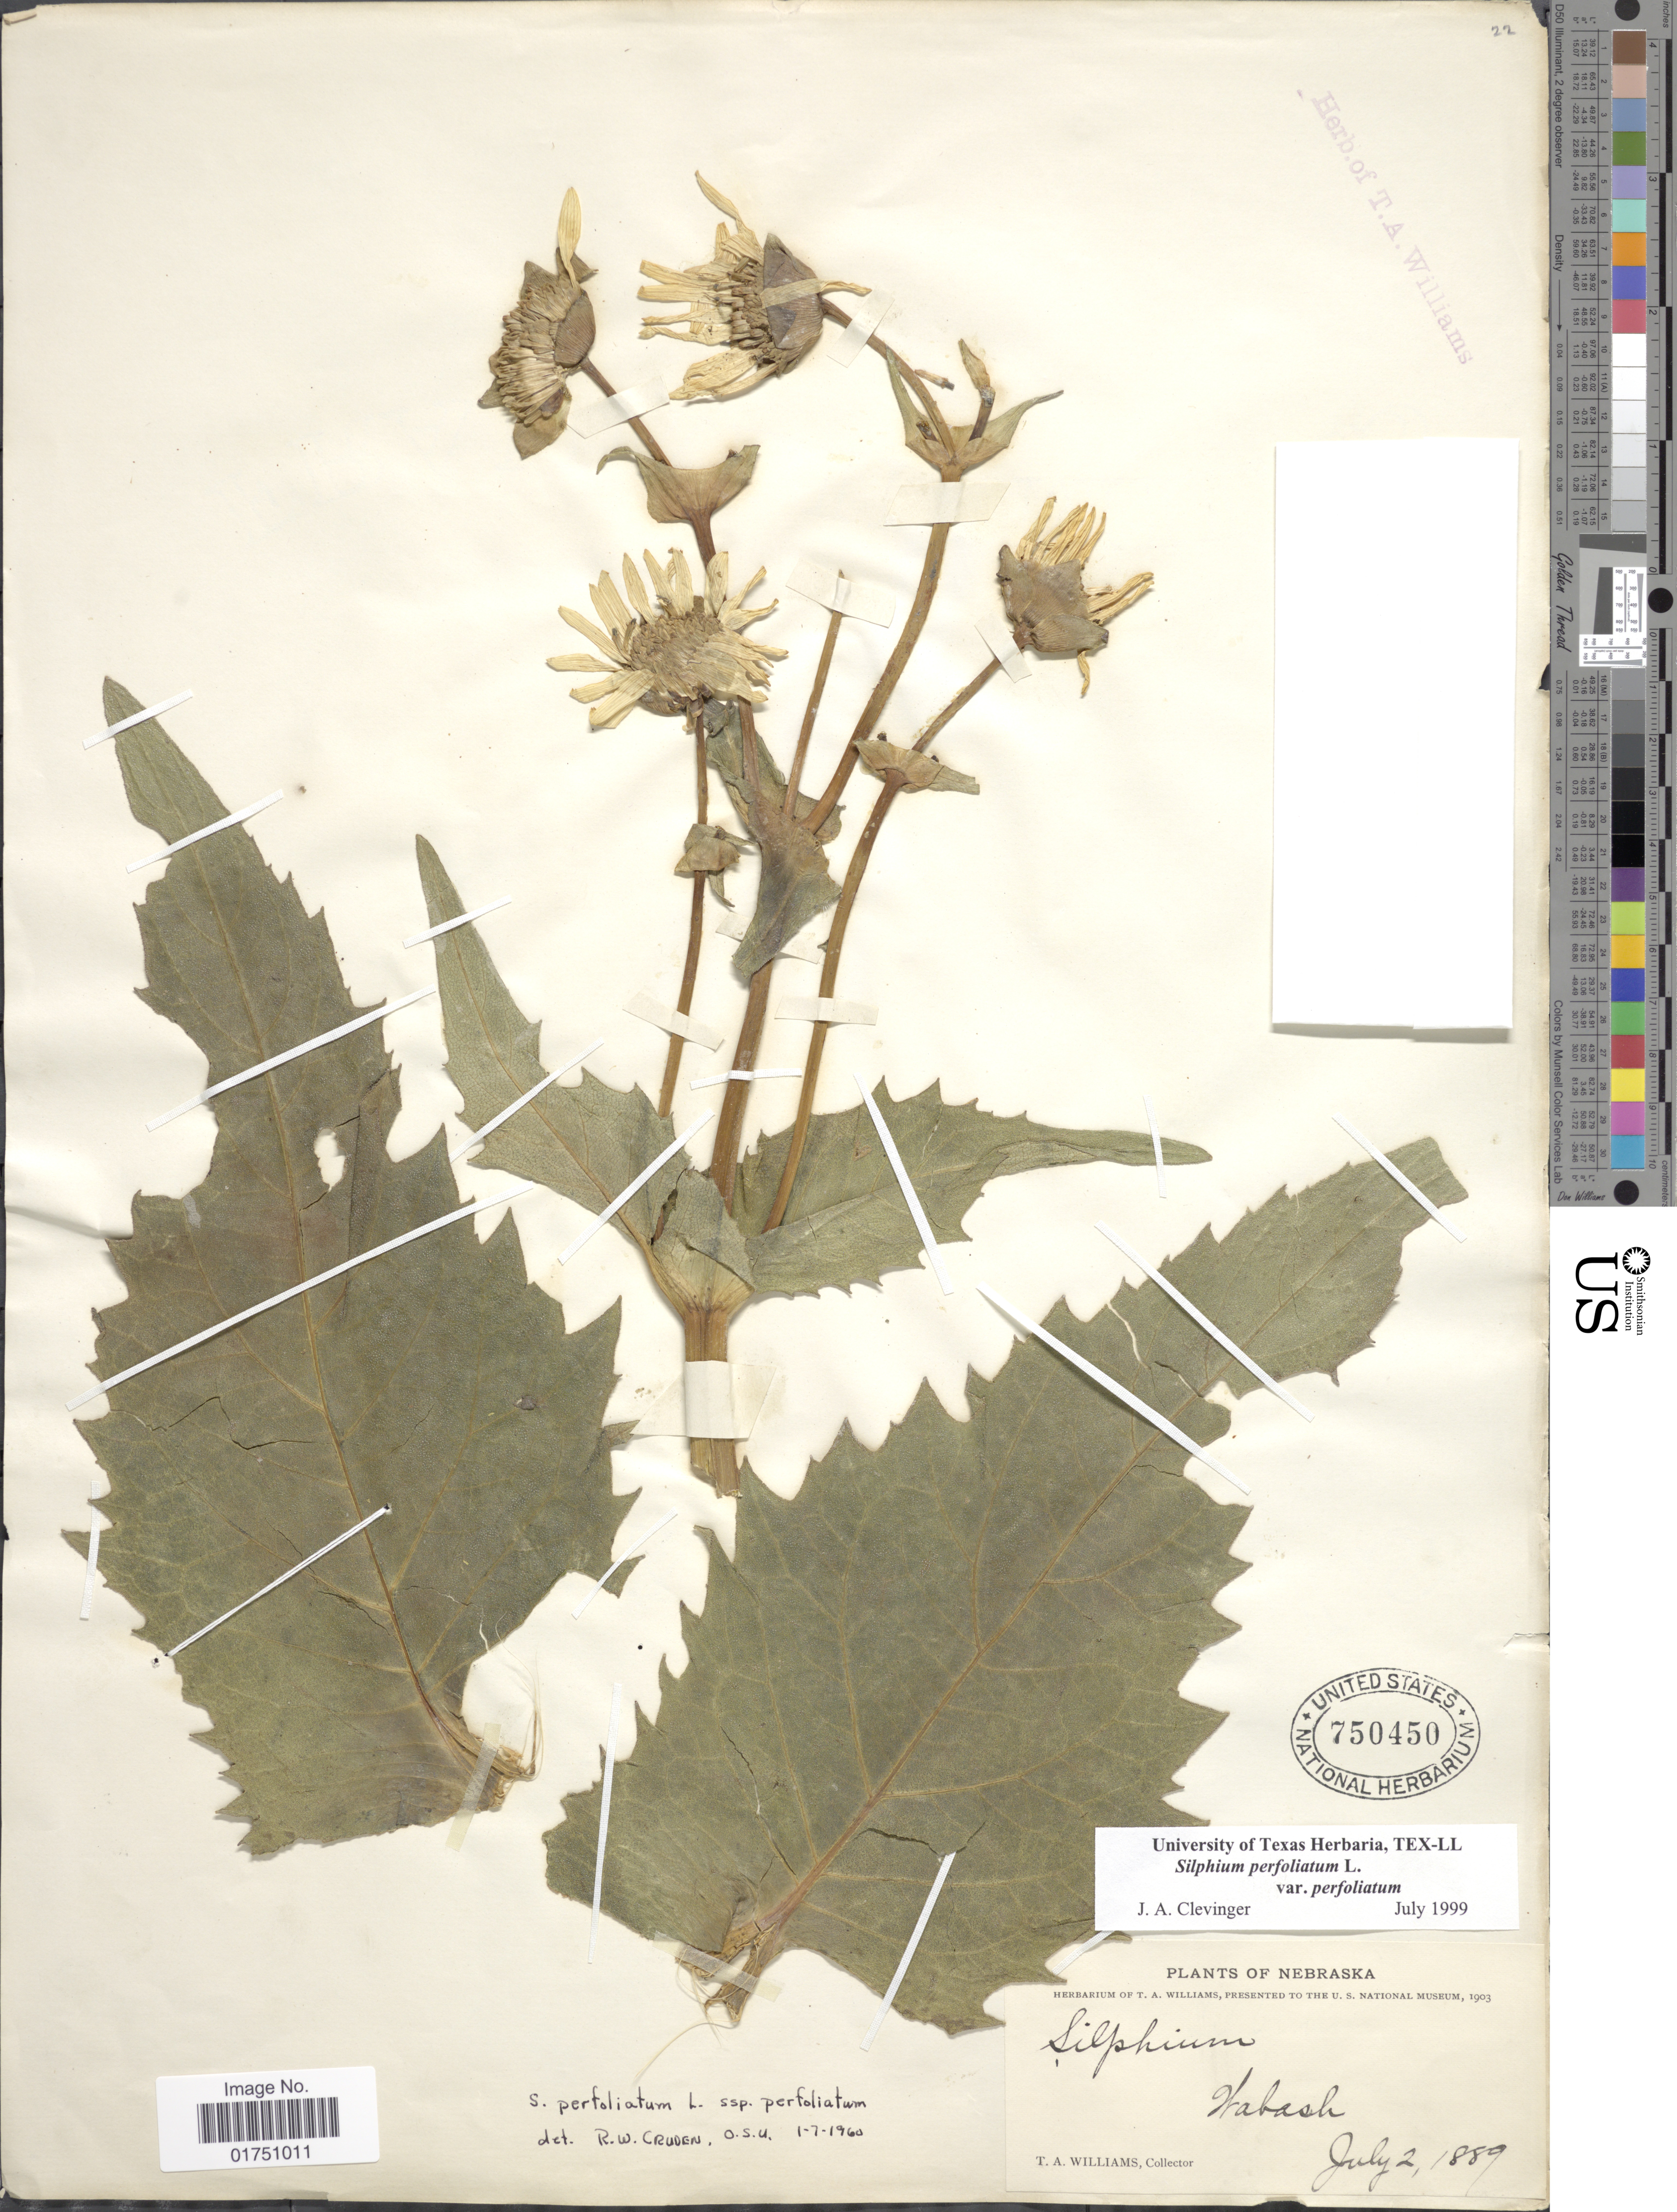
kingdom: Plantae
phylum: Tracheophyta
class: Magnoliopsida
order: Asterales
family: Asteraceae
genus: Silphium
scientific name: Silphium perfoliatum var. perfoliatum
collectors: T. A. Williams (herbarium)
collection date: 1889-07-02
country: United States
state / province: Nebraska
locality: Wabash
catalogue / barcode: US 750450